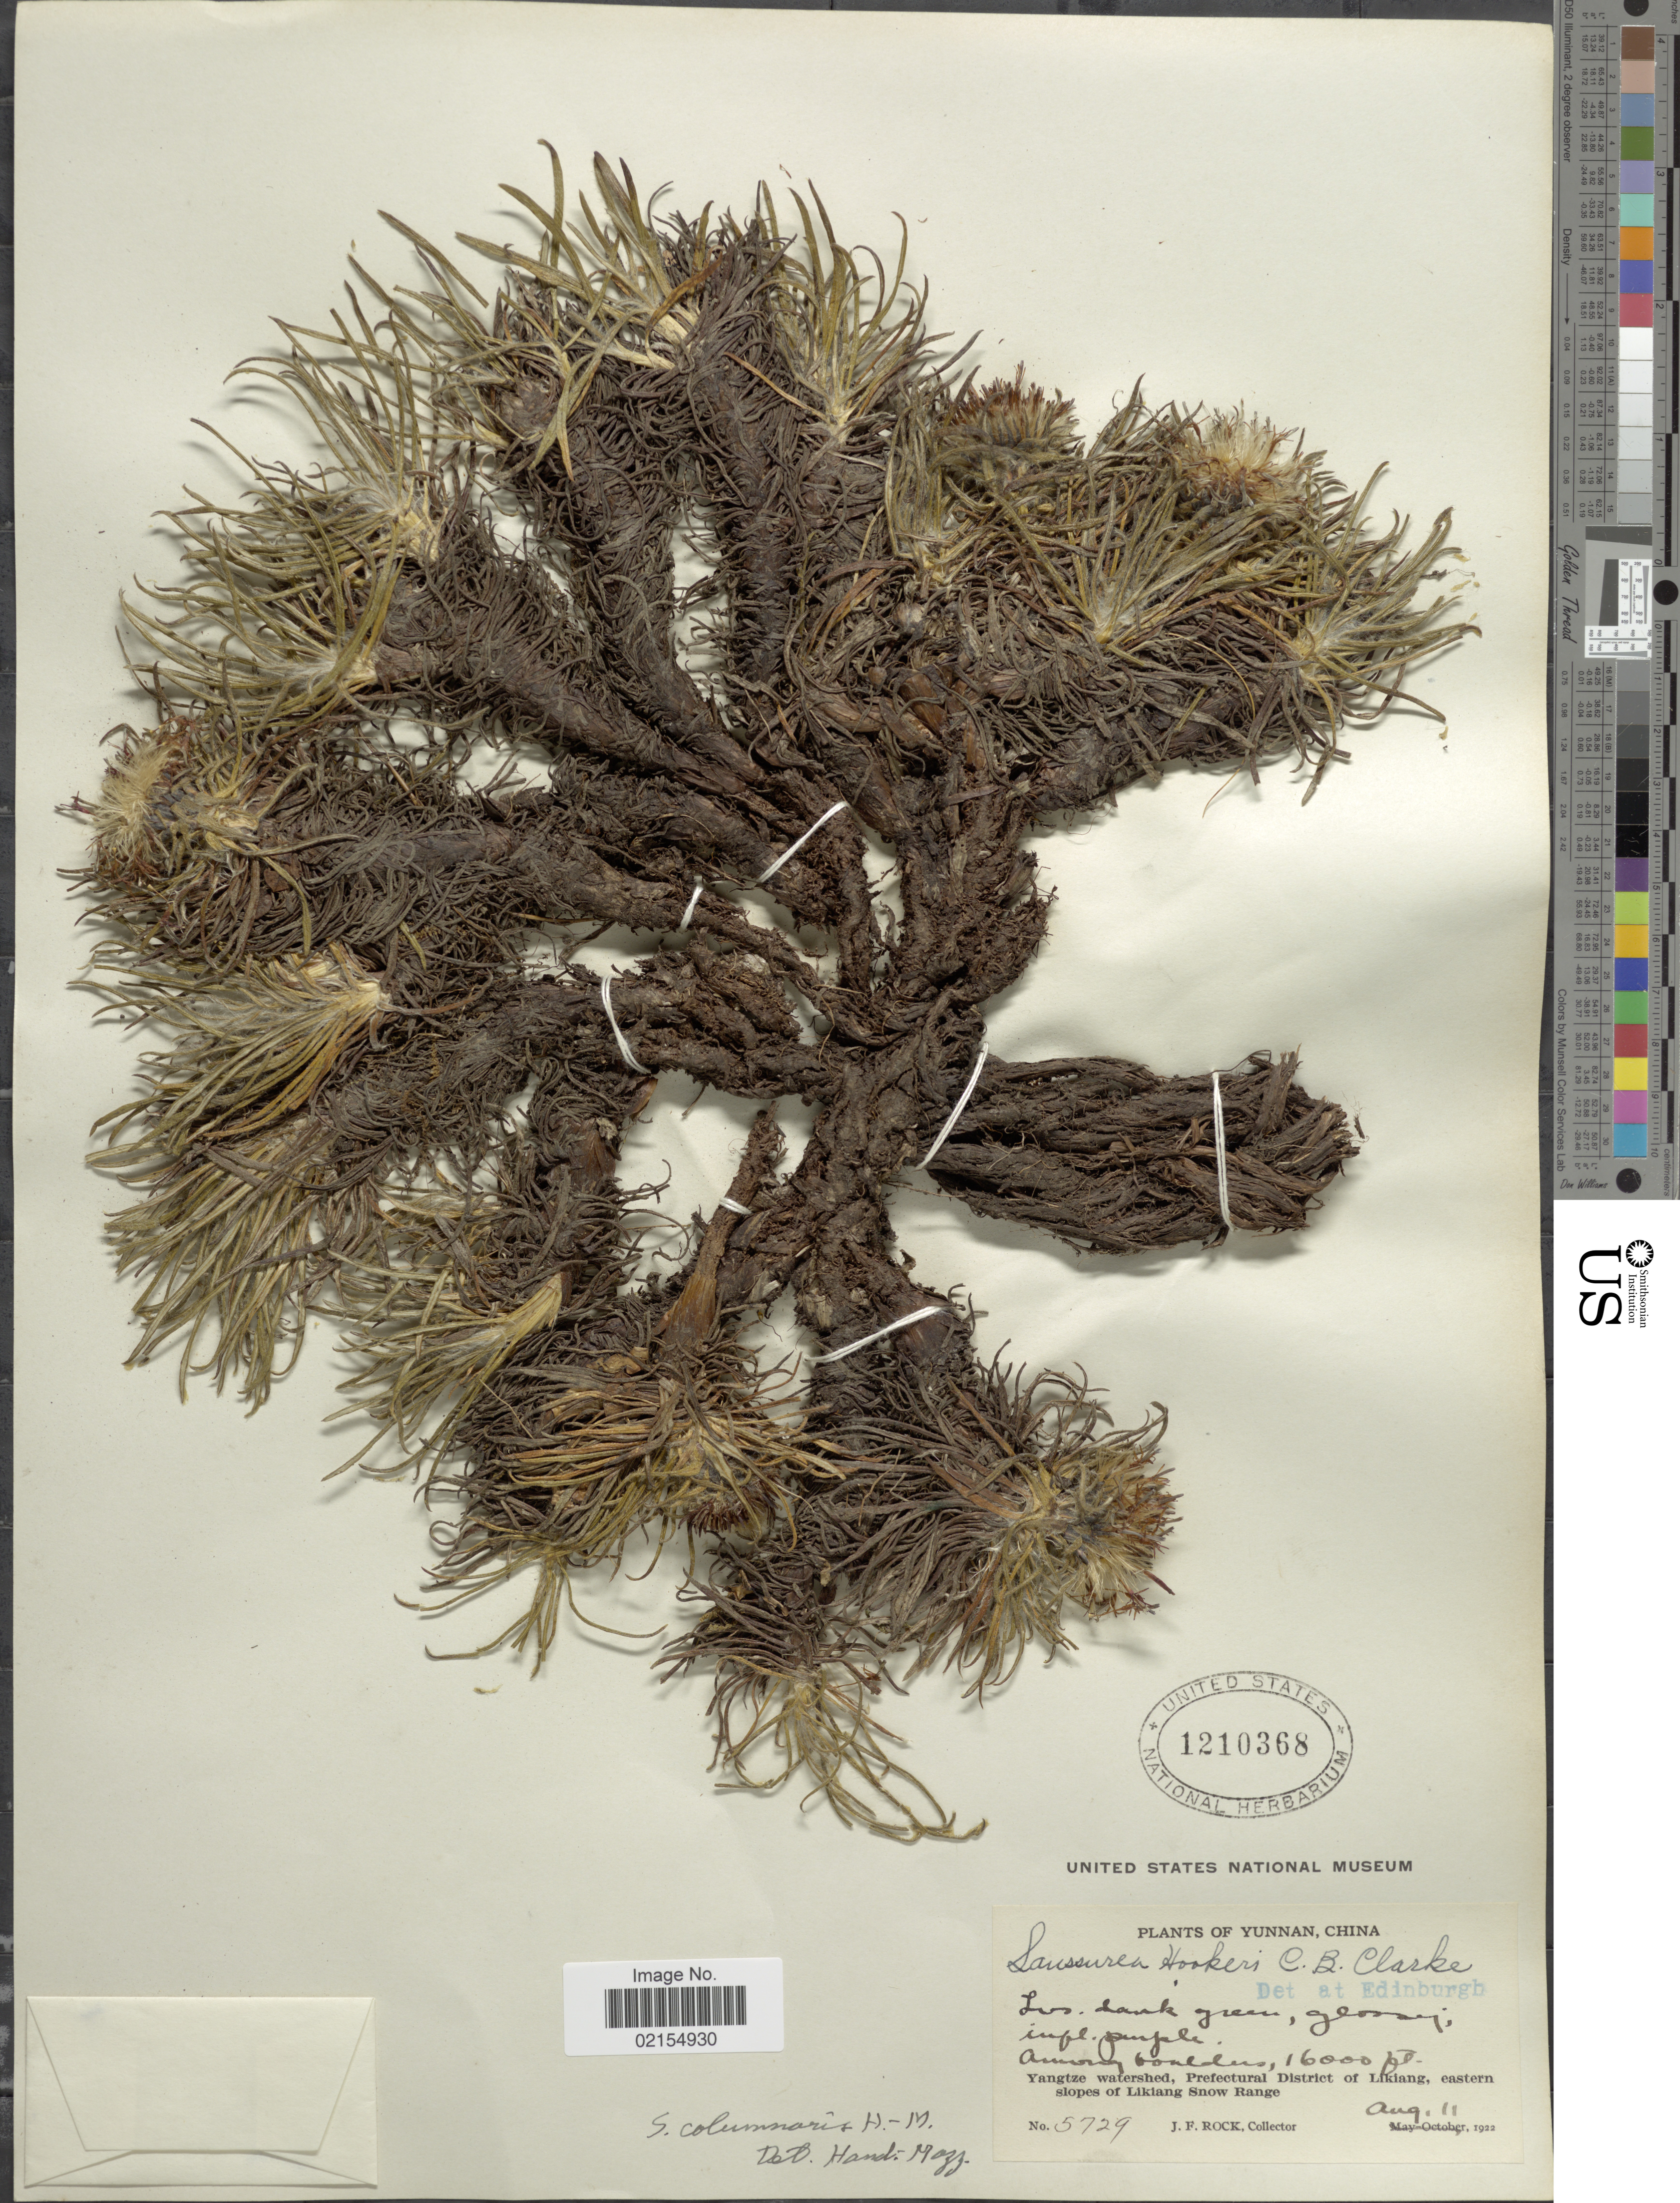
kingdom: Plantae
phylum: Tracheophyta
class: Magnoliopsida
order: Asterales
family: Asteraceae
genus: Saussurea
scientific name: Saussurea columnaris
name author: Hand.-Mazz.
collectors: J. Rock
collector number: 5729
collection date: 1922-08-11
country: China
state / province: Yunnan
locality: Yunnan, China, Among bouldersm Yangtze watershed, Prefectural District of Likiang, eastern slopes of Likiang Snow Range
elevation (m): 4877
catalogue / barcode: US 1210368